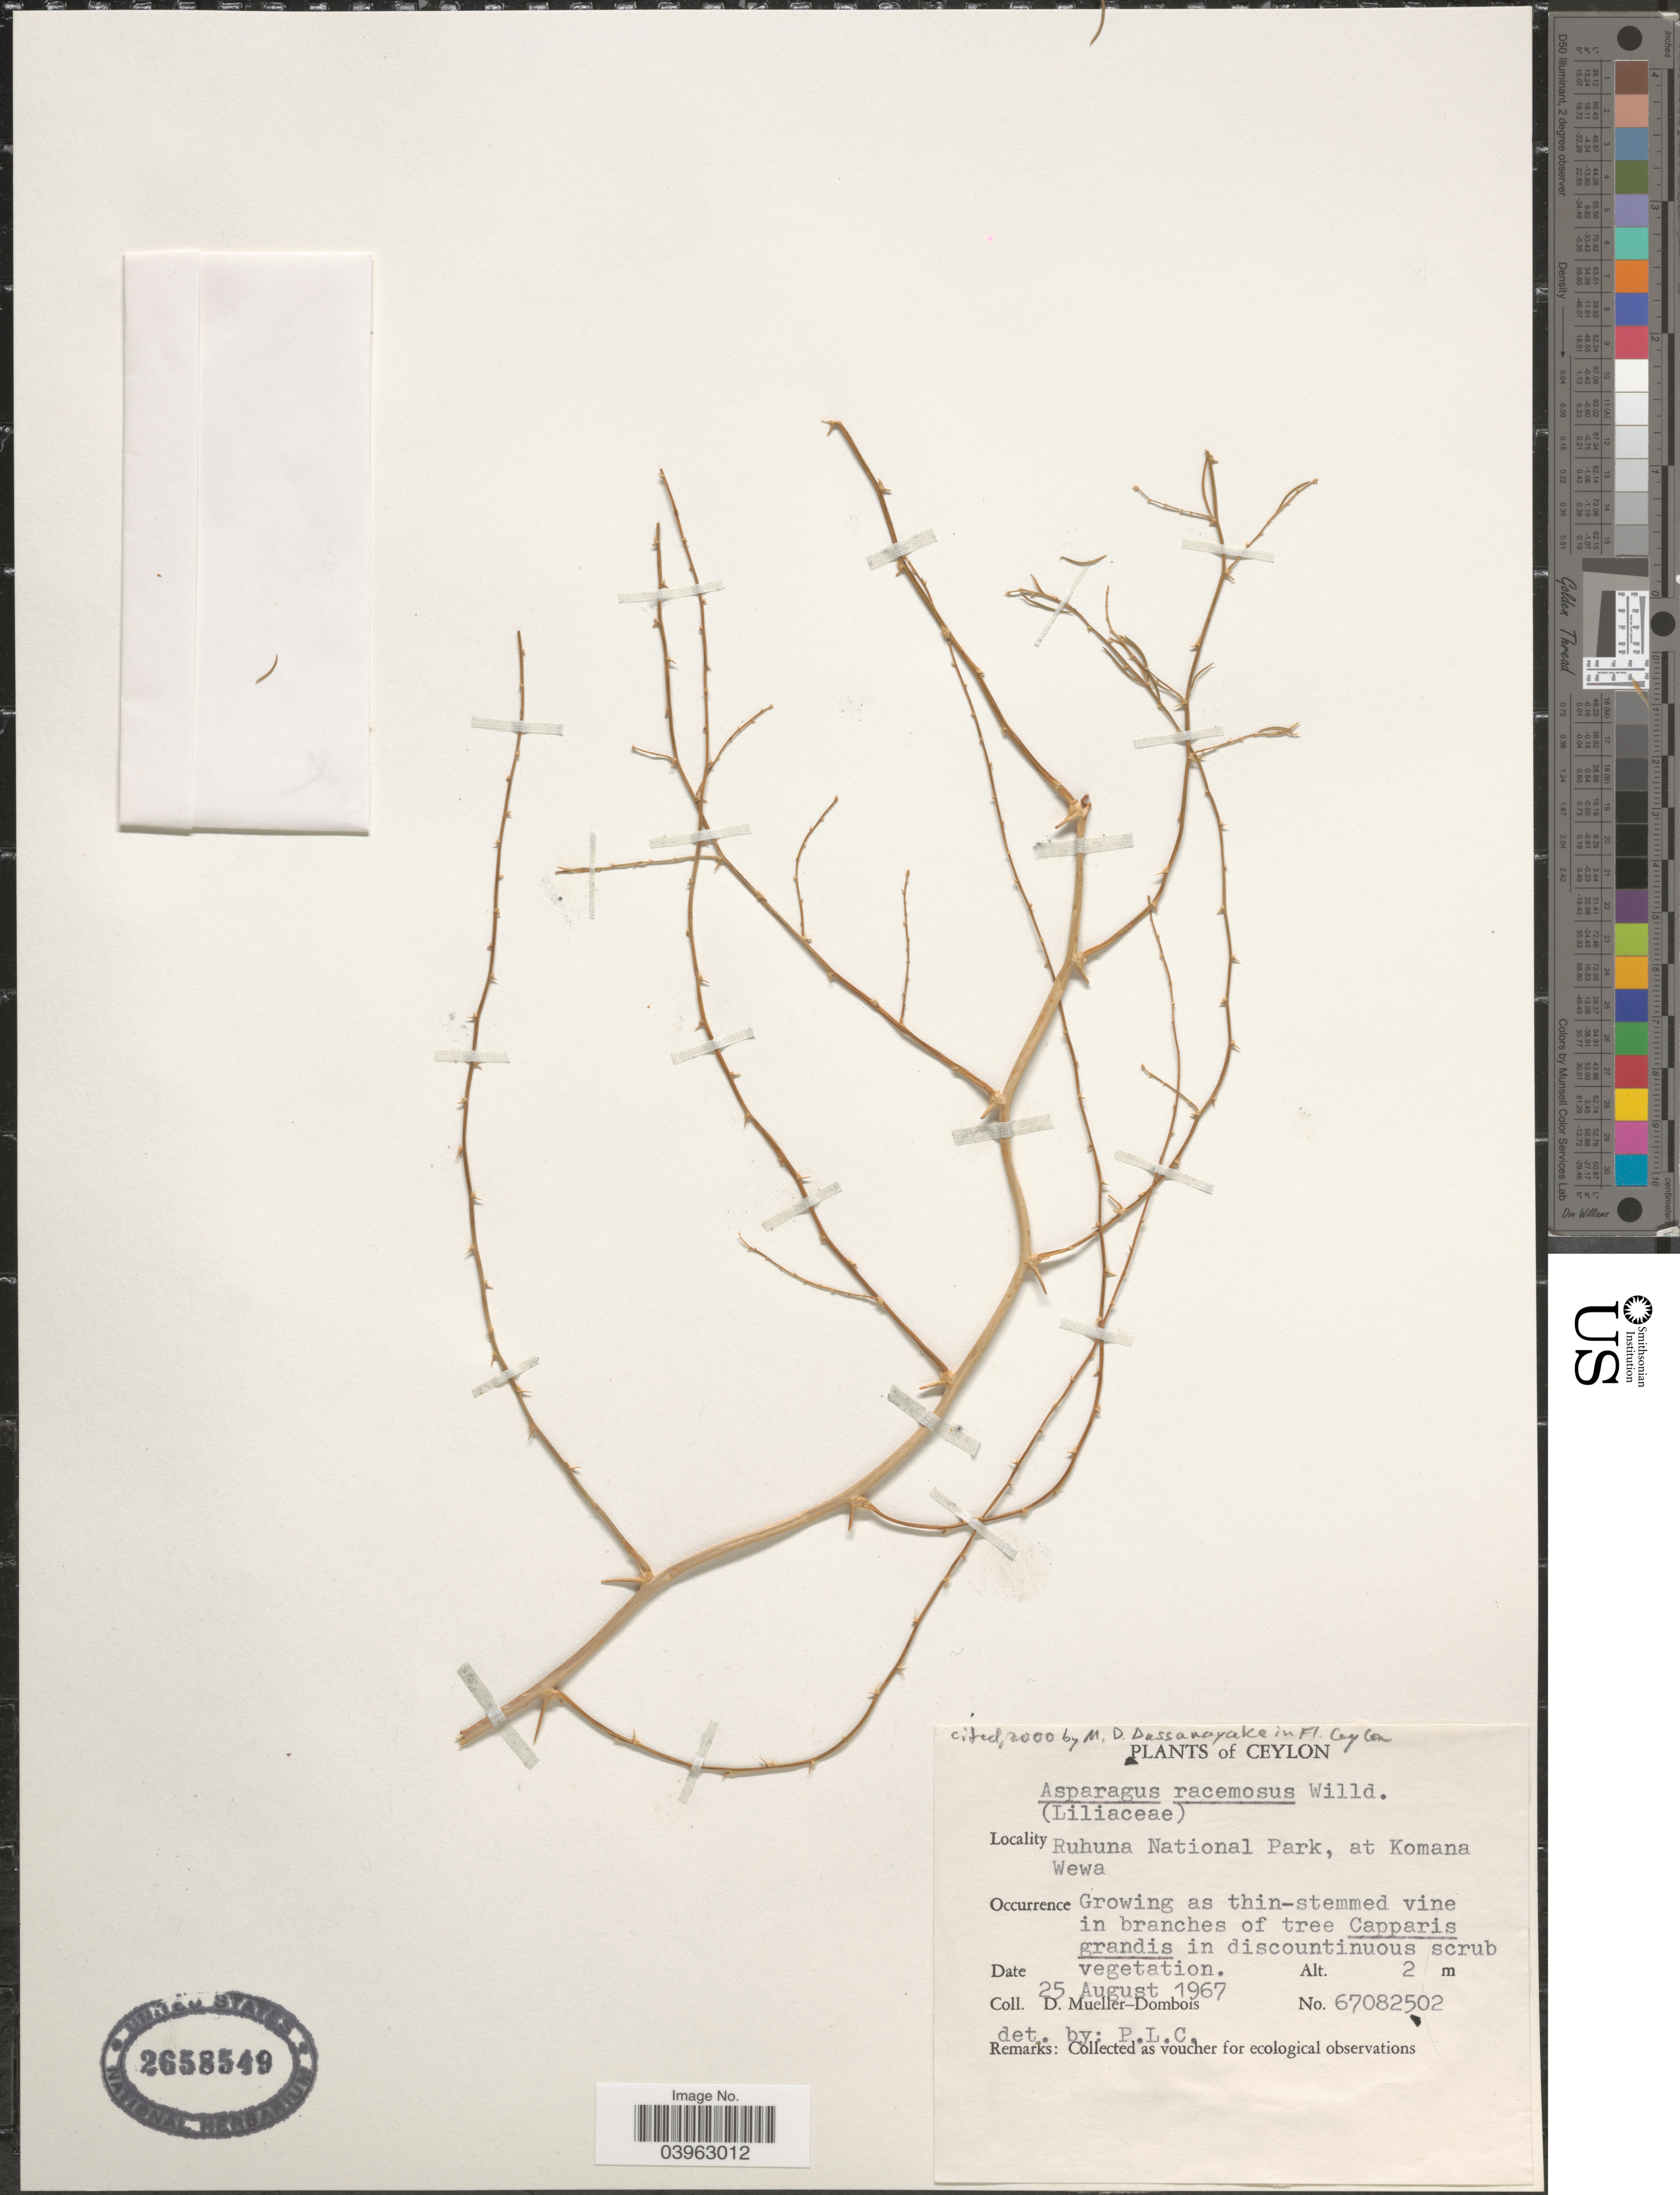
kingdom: Plantae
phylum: Tracheophyta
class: Liliopsida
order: Asparagales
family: Asparagaceae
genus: Asparagus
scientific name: Asparagus racemosus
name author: Willd.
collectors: D. Mueller-Dombois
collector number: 67082502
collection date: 1967-08-25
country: Sri Lanka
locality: Ceylon. Ruhuna National Park, at Komana Wewa.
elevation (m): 2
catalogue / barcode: US 2658549